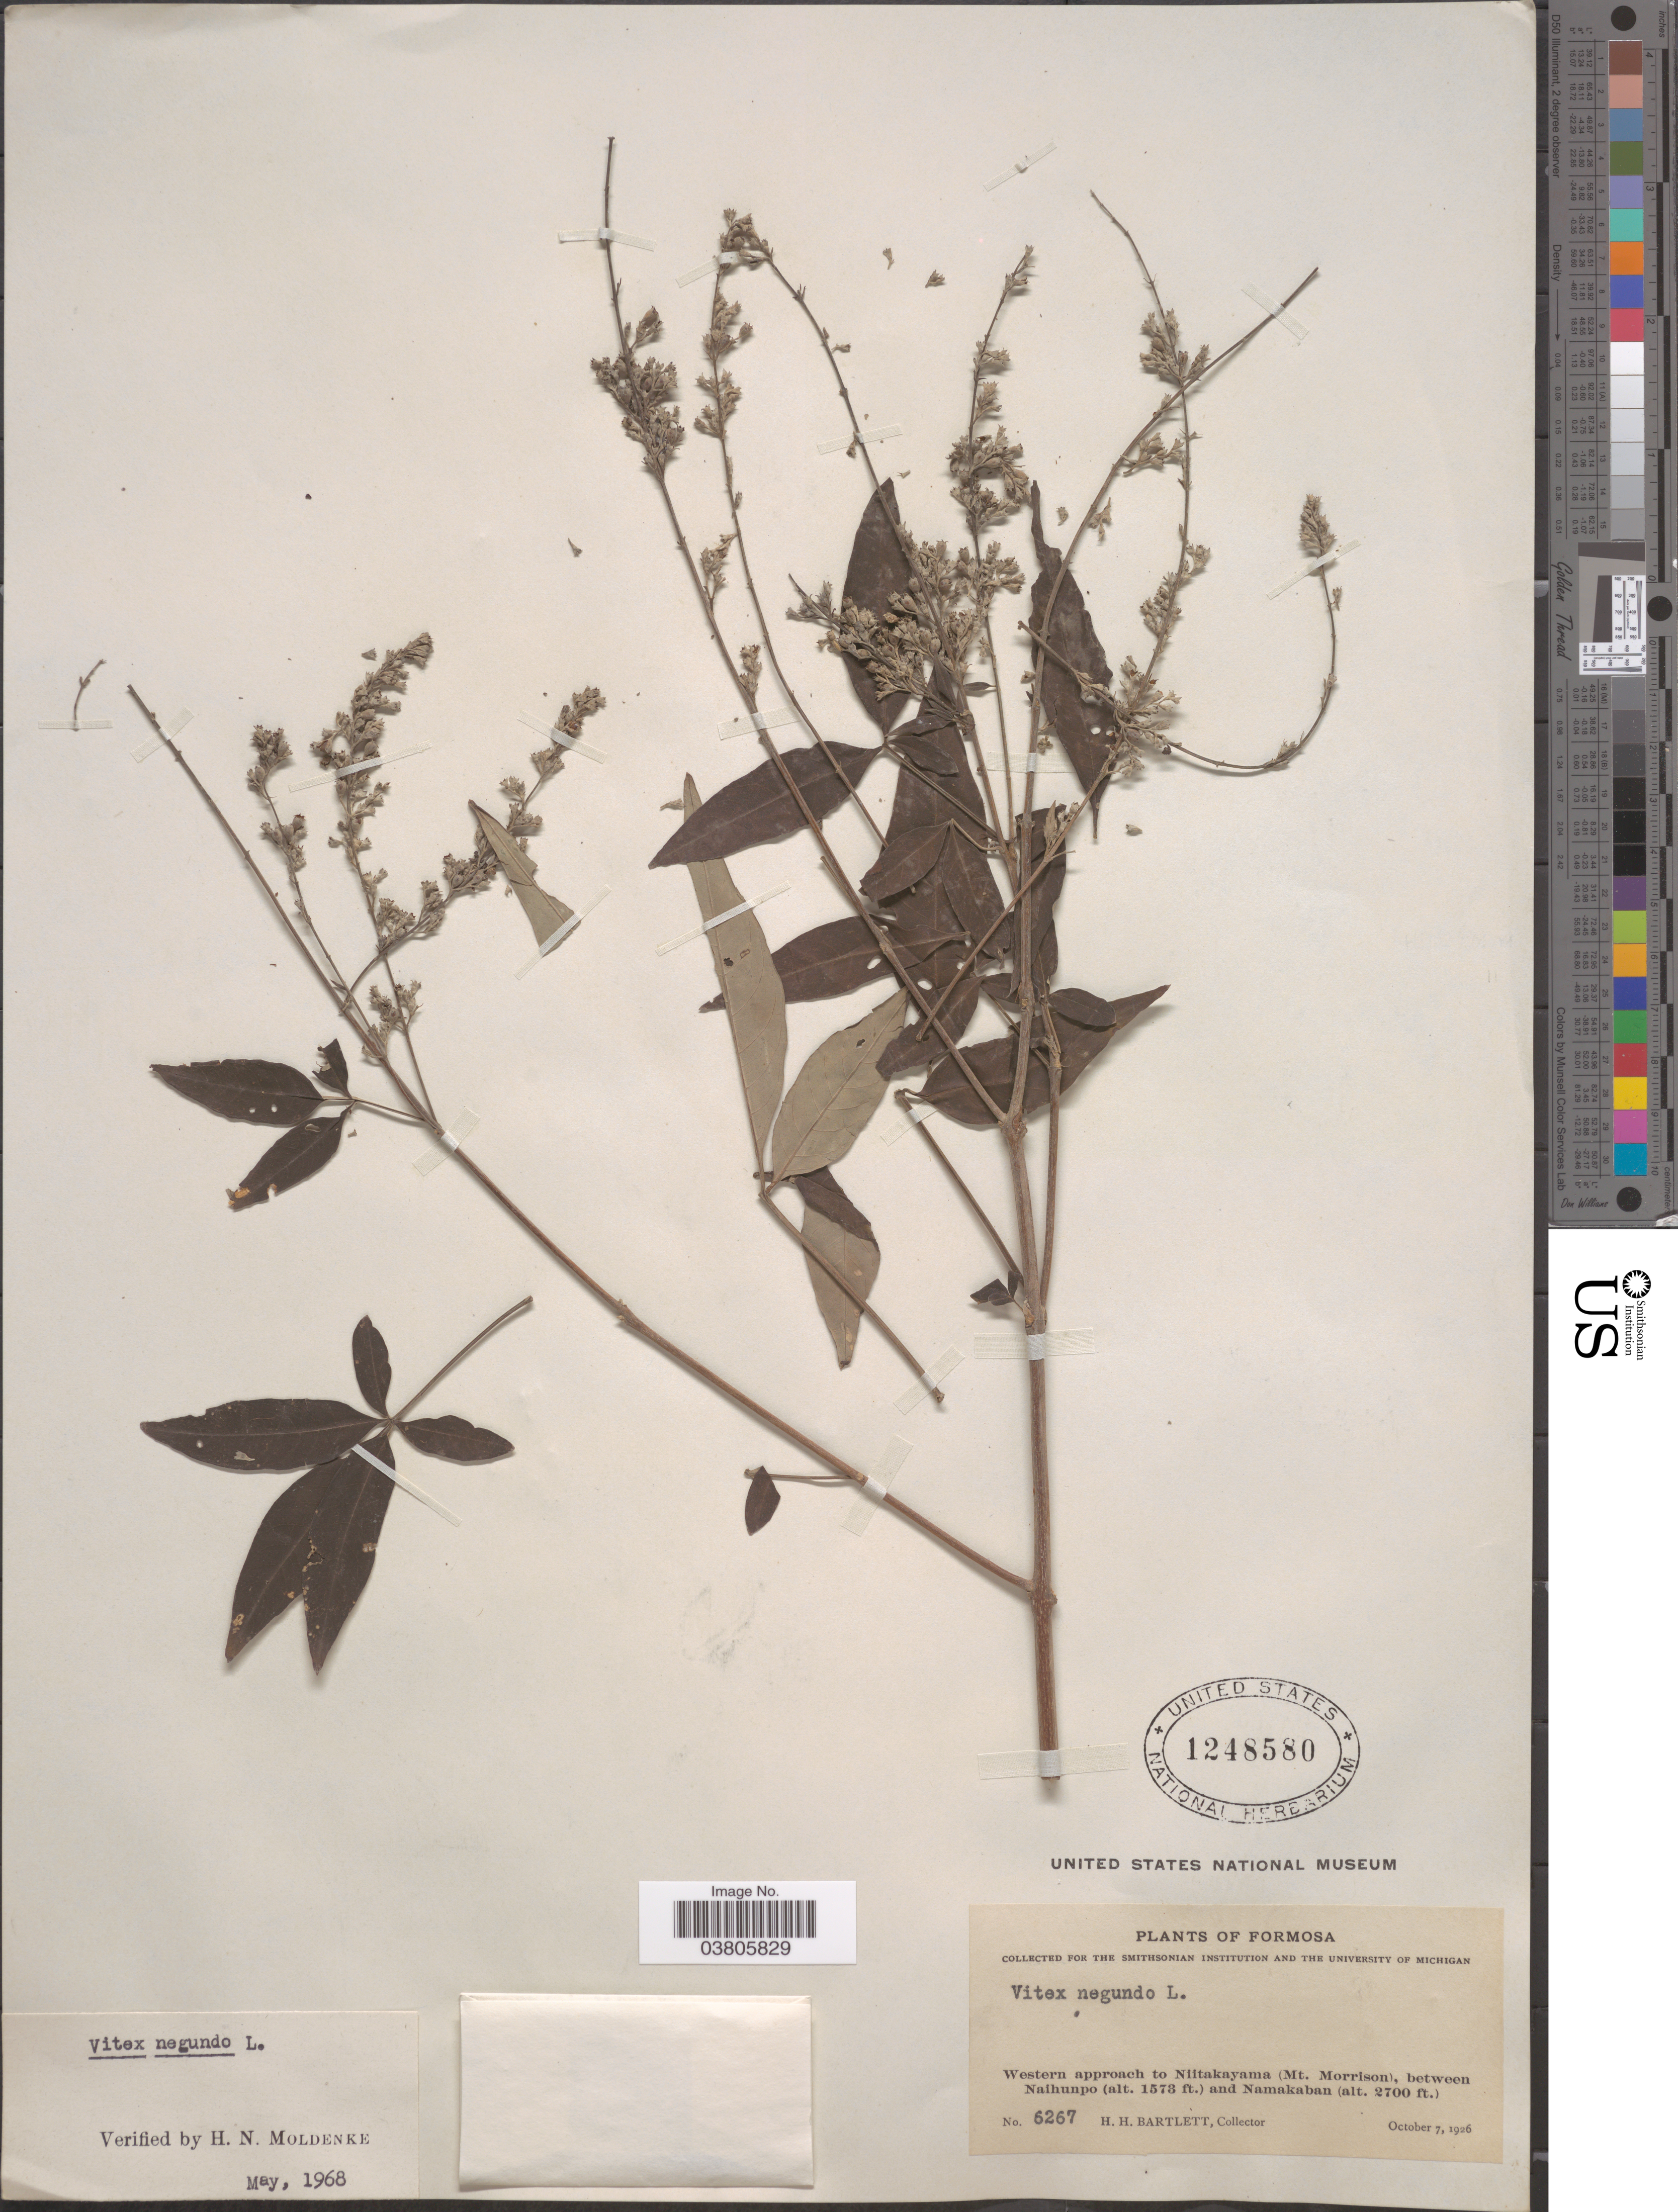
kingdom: Plantae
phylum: Tracheophyta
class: Magnoliopsida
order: Lamiales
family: Lamiaceae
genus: Vitex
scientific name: Vitex negundo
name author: L.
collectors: H. H. Bartlett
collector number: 6267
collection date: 1926-10-07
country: Taiwan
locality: Formosa. Western approach to Niitakayama (Mt. Morrison), between Naihunpo and Namakaban.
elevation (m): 479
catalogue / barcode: US 1248580